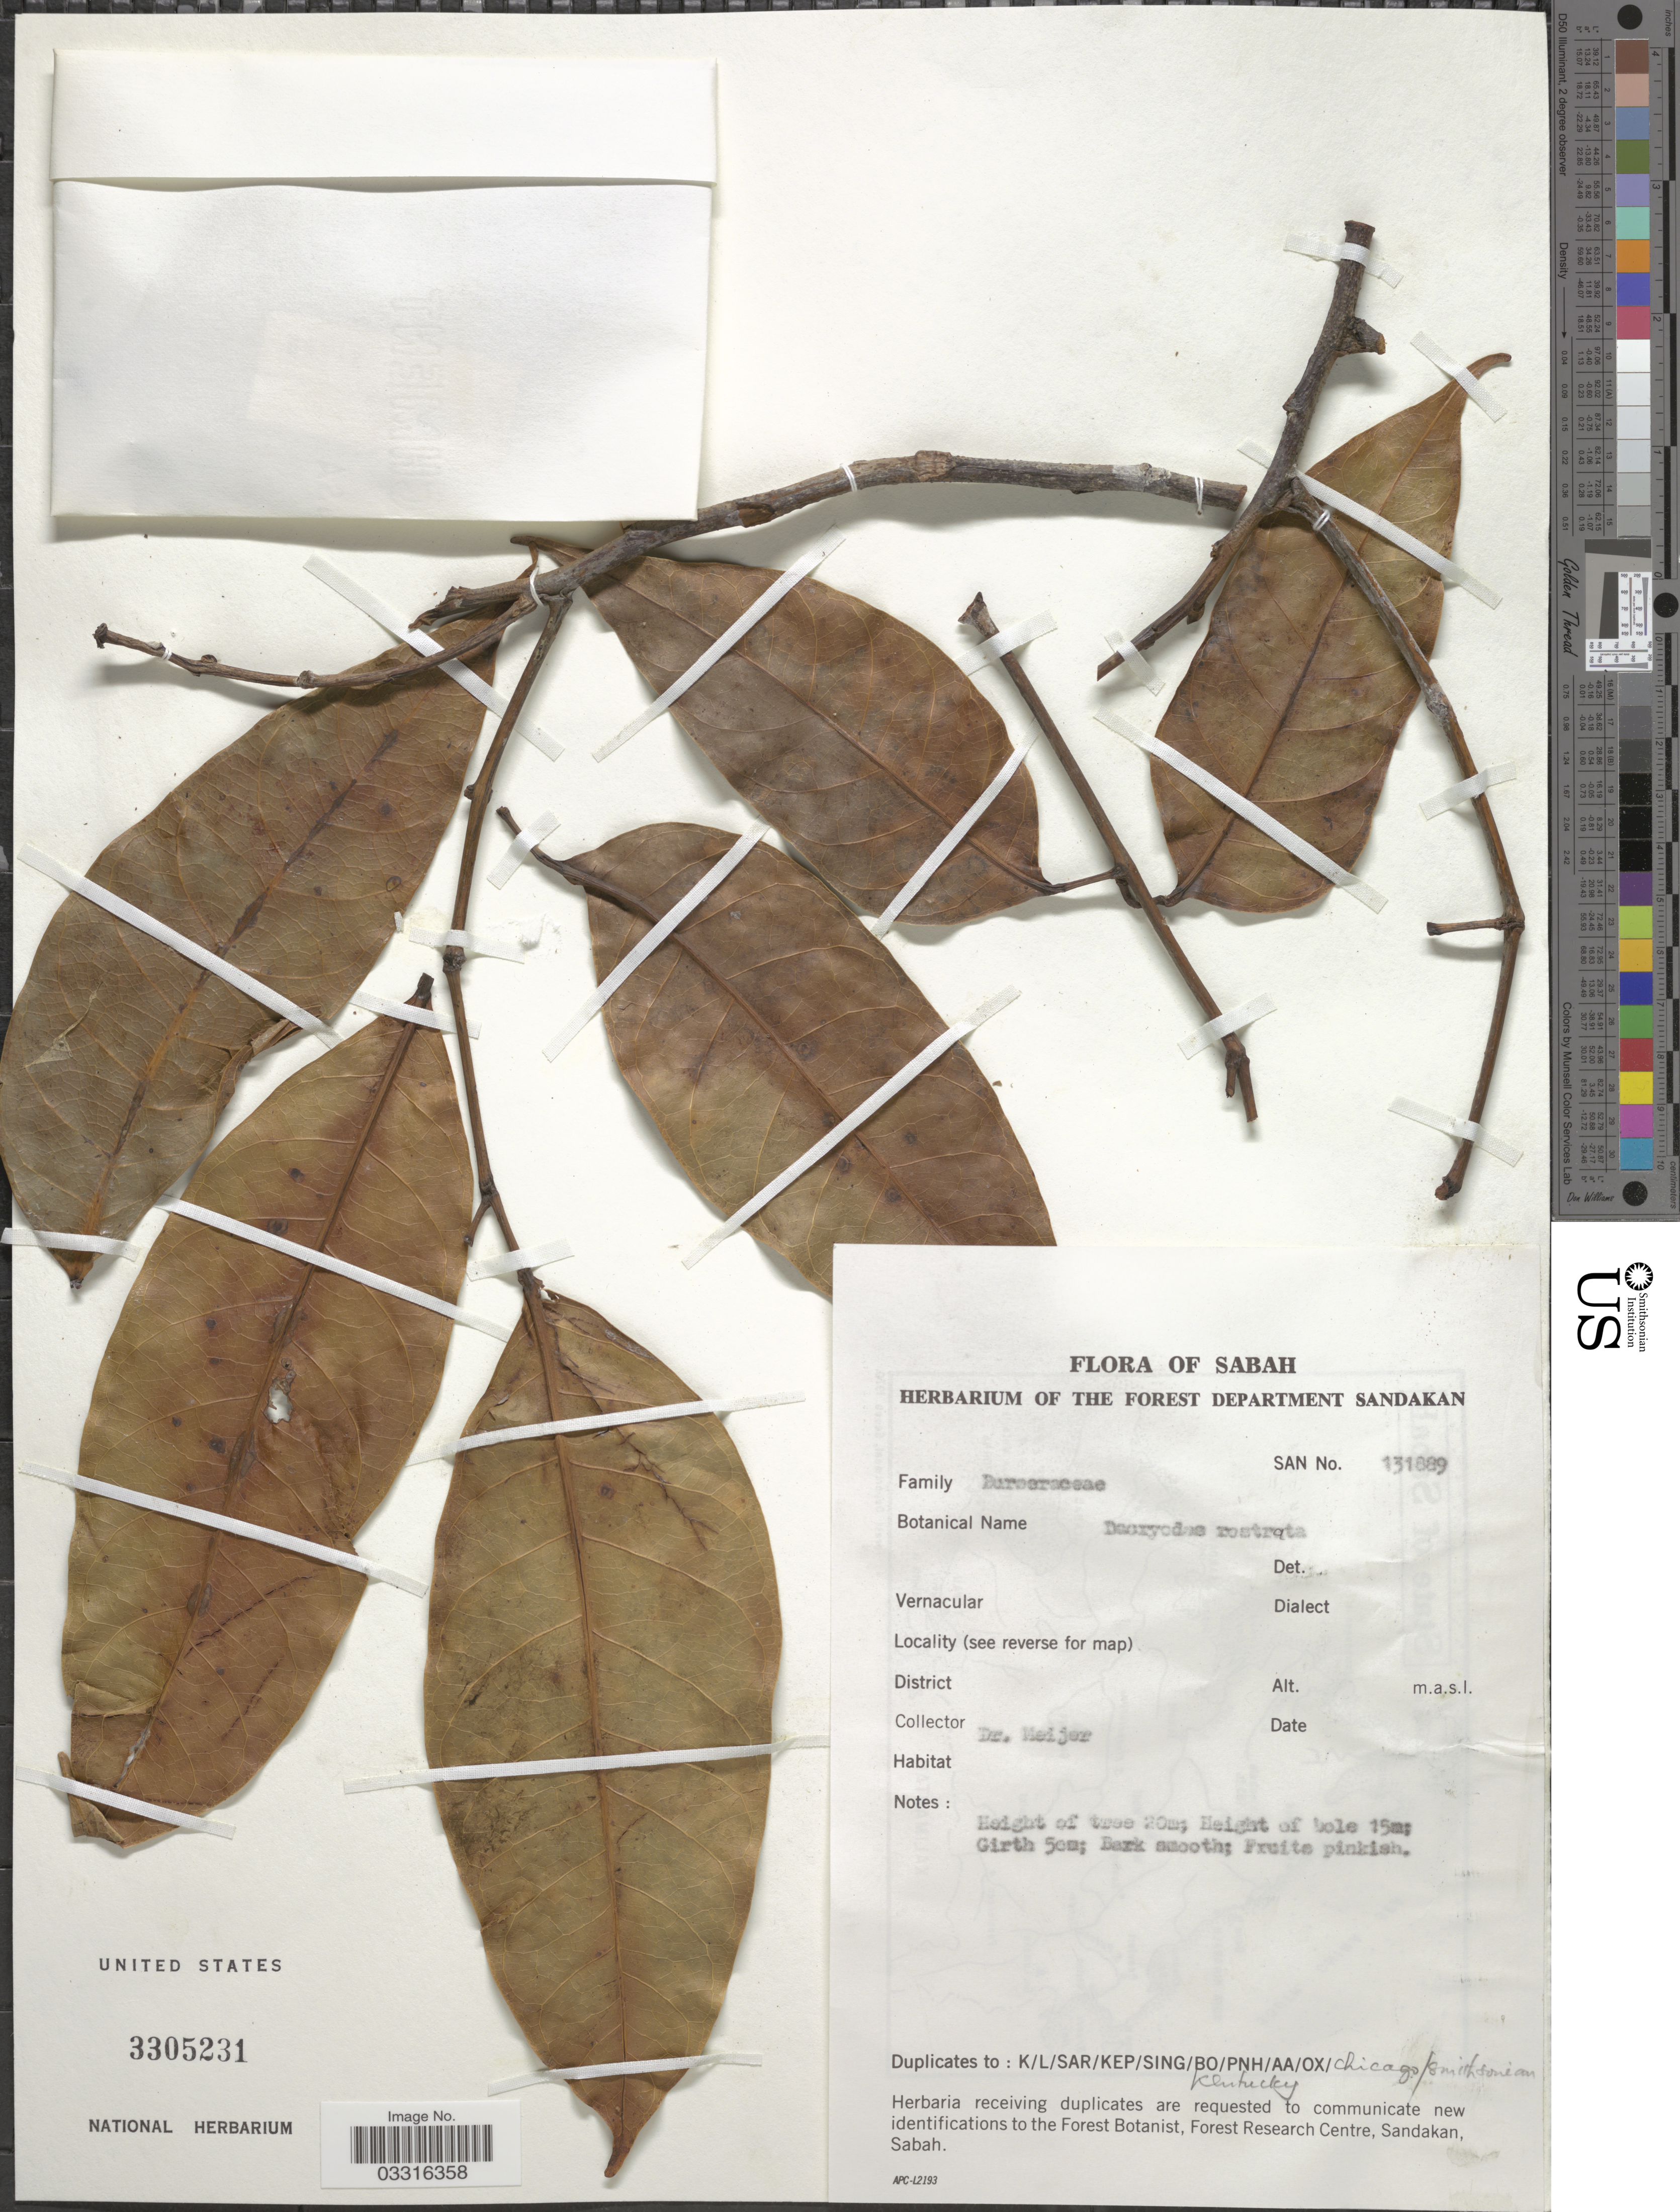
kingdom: Plantae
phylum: Tracheophyta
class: Magnoliopsida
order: Sapindales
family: Burseraceae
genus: Dacryodes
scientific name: Dacryodes rostrata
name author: (Blume) H.J. Lam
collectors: -- Meijer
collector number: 131889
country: Malaysia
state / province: Sabah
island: Borneo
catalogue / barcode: US 3305231